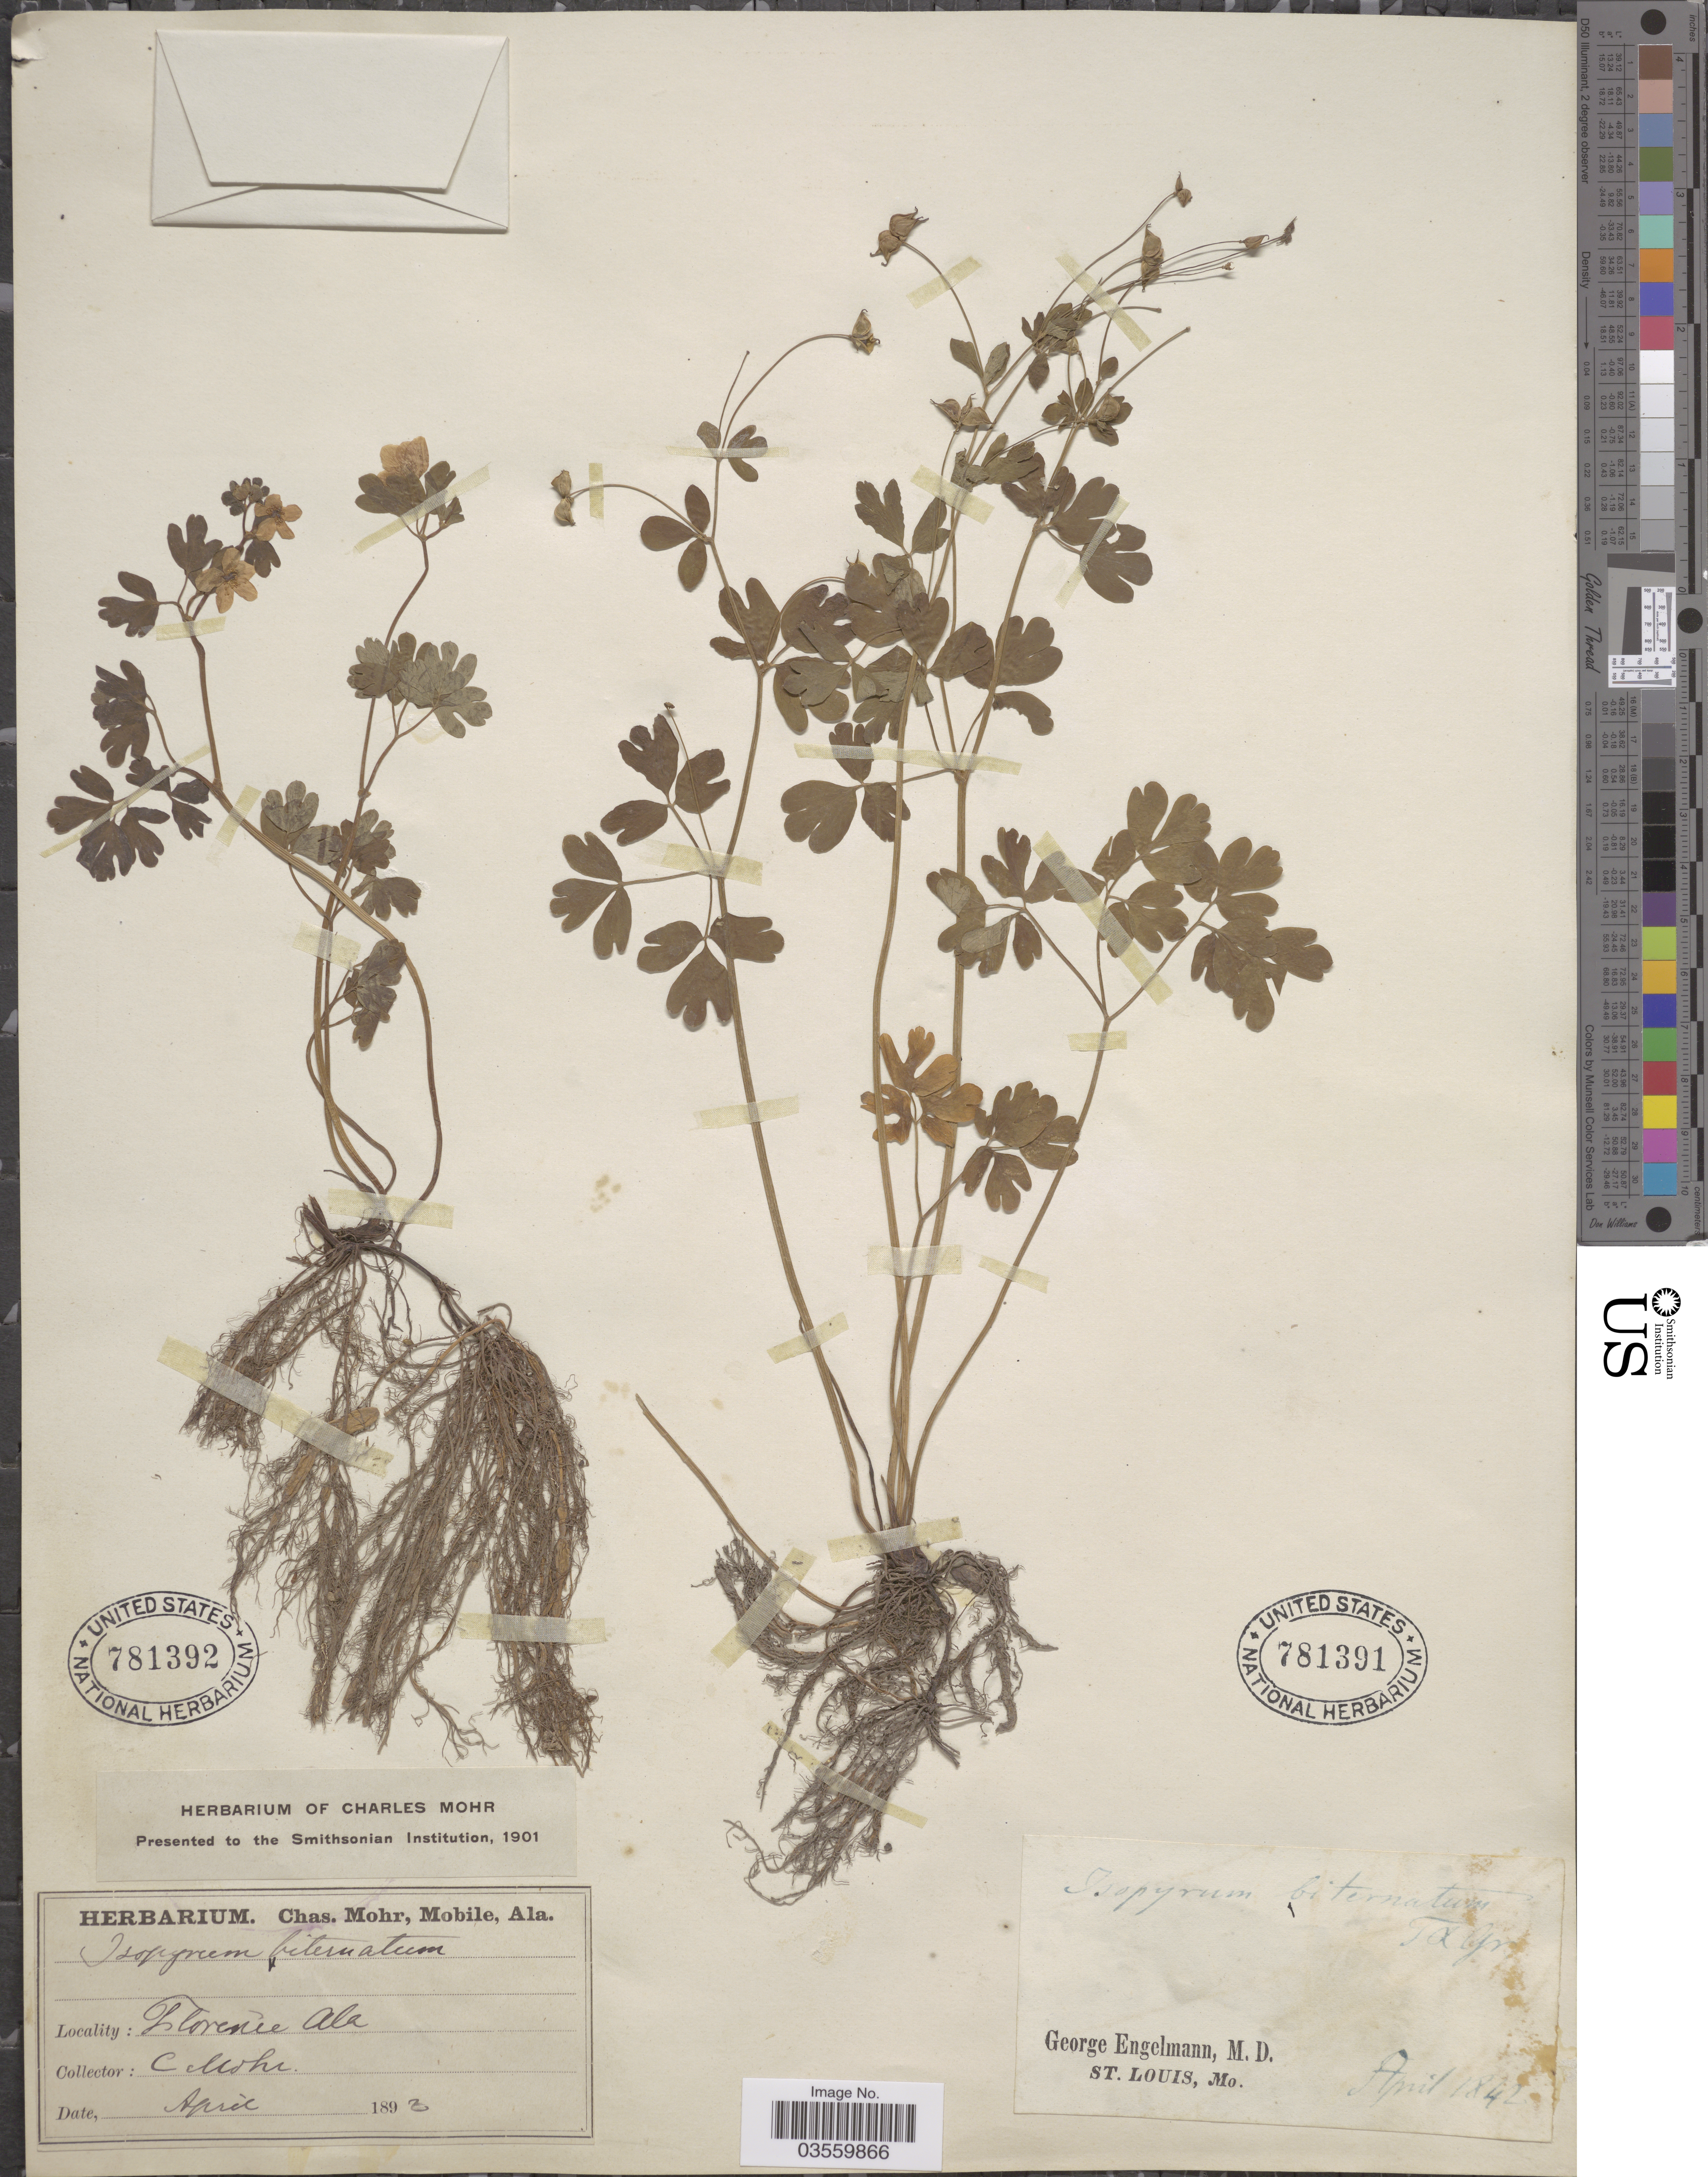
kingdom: Plantae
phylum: Tracheophyta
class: Magnoliopsida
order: Ranunculales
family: Ranunculaceae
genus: Enemion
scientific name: Enemion biternatum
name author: (Torr. & A. Gray) Raf.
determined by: Strong, Mark T., (BOT), Smithsonian Institution - National Museum of Natural History (UNITED STATES)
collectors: Mohr, C. T. (herbarium)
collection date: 1892-04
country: United States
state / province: Alabama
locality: Florence.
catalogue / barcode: US 781392-2